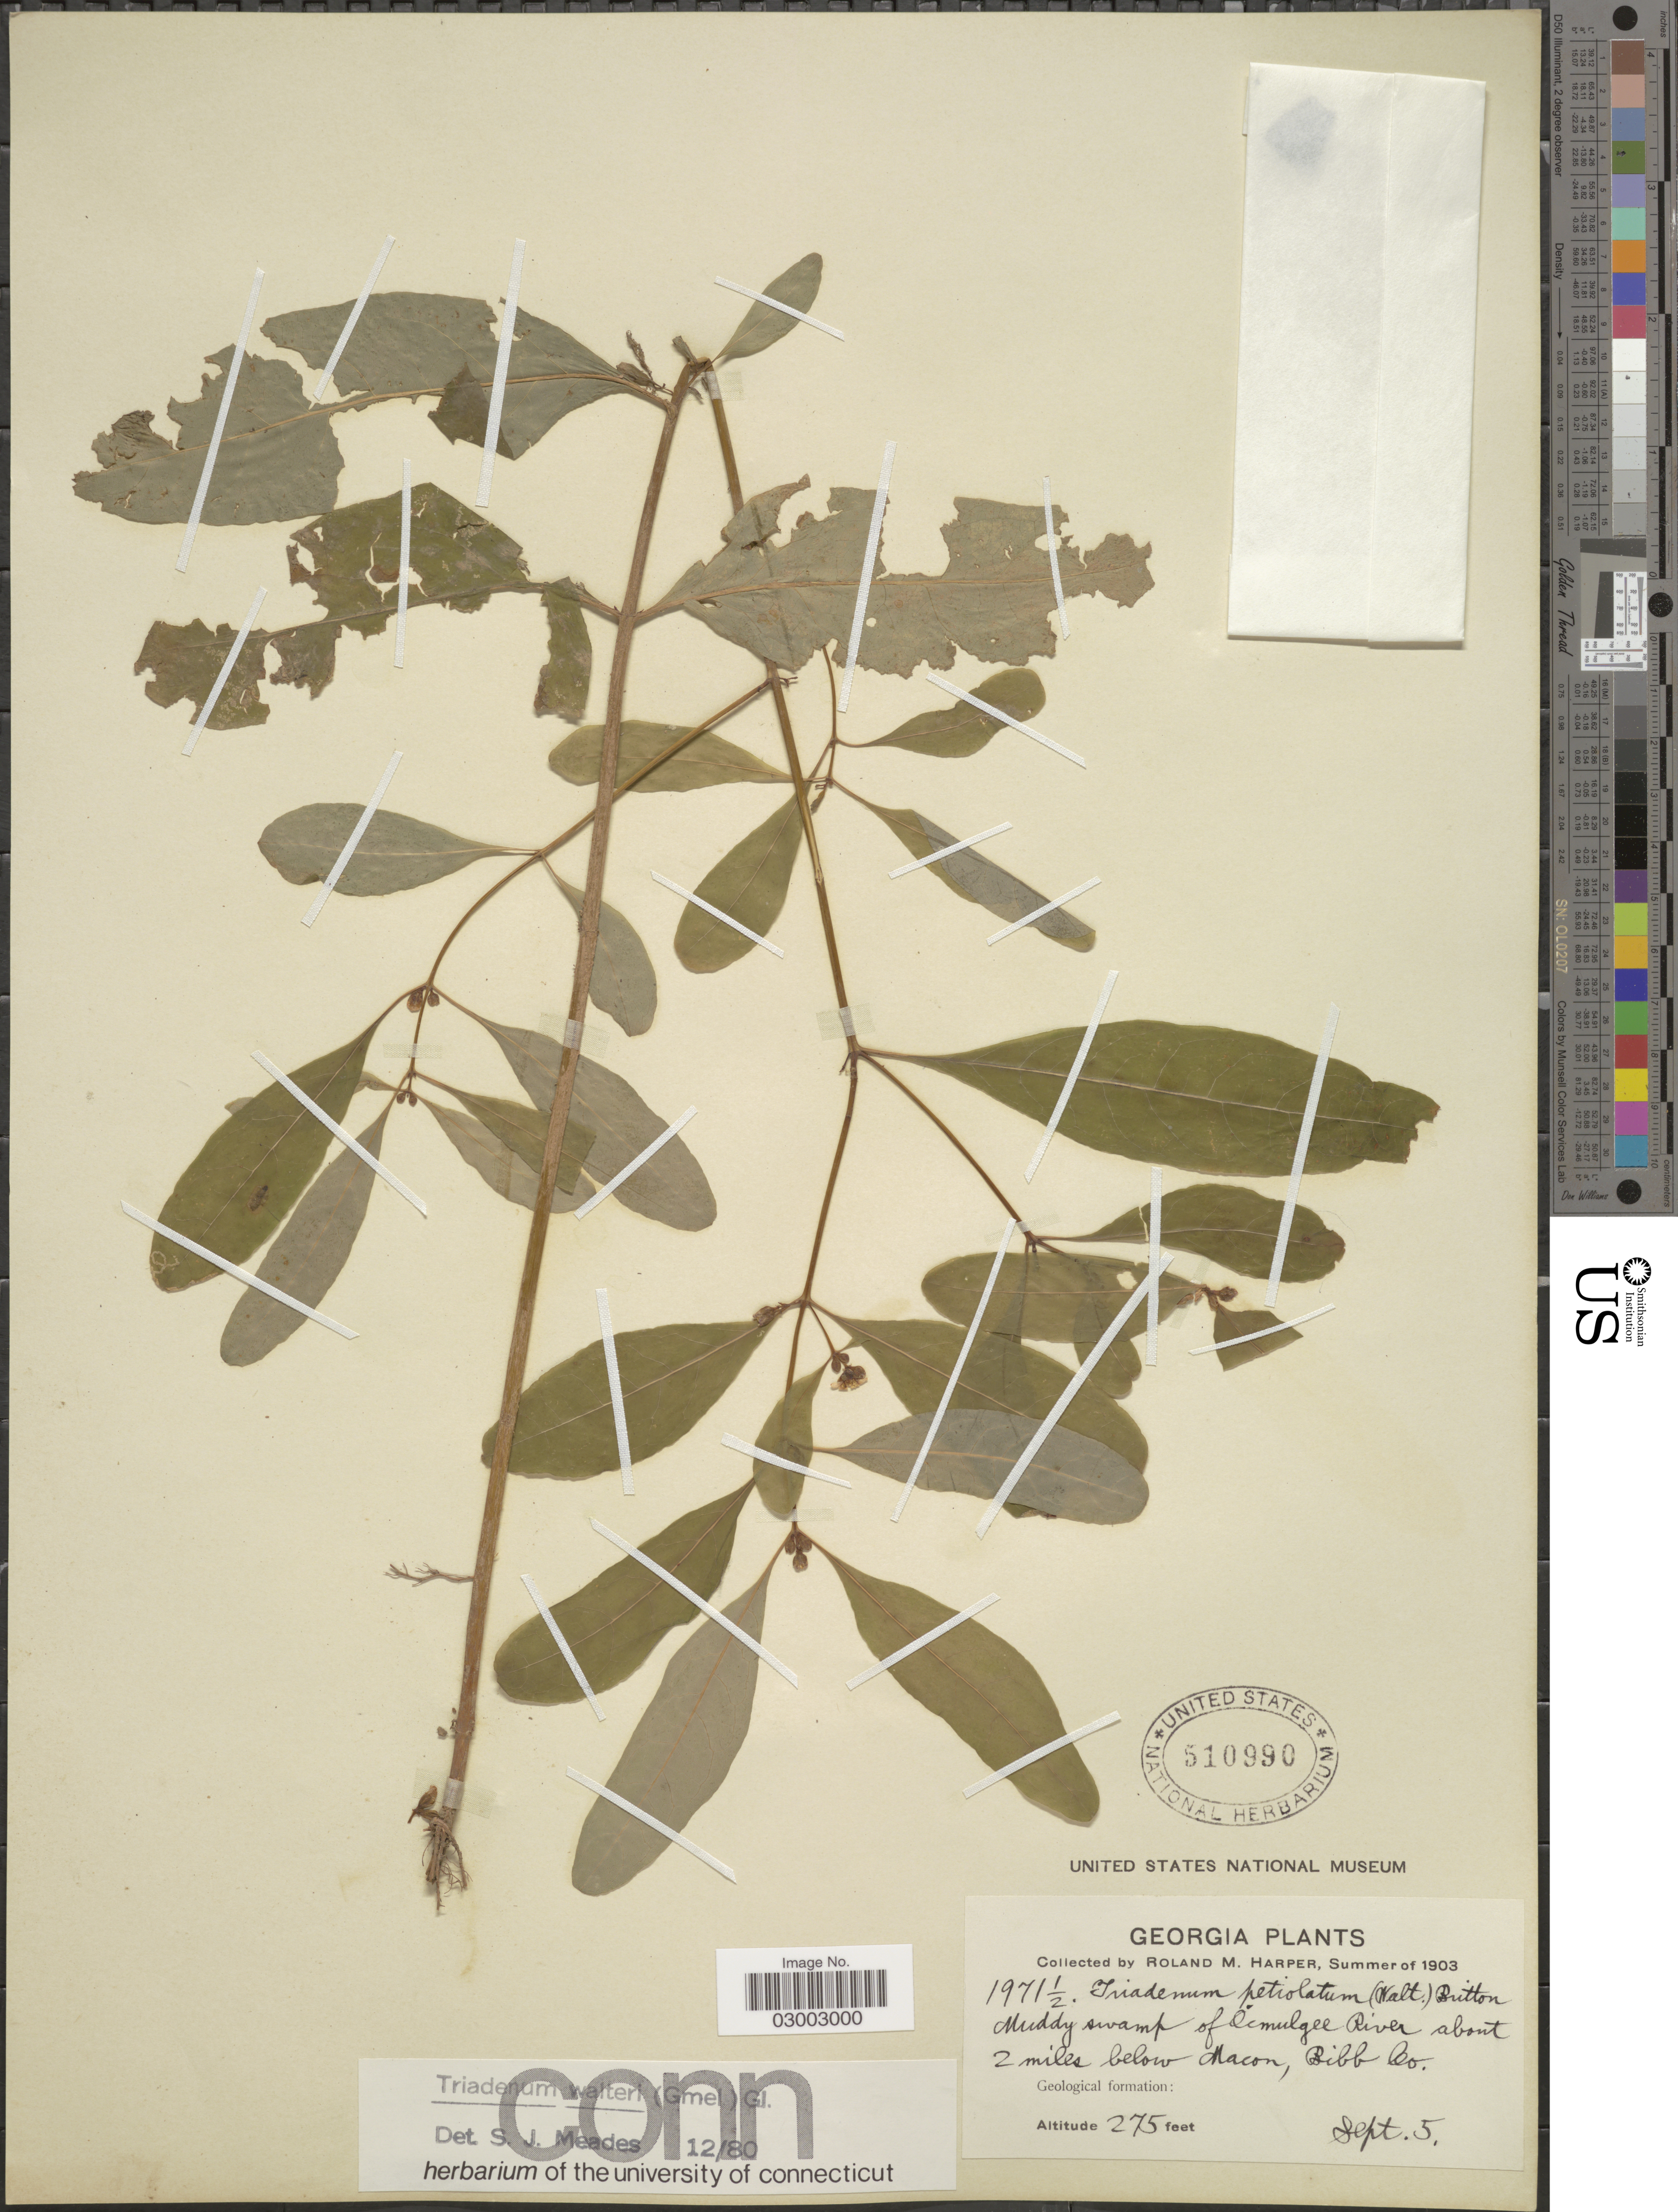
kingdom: Plantae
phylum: Tracheophyta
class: Magnoliopsida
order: Malpighiales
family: Hypericaceae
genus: Hypericum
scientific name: Hypericum walteri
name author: J.F. Gmel.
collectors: R. M. Harper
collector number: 1971½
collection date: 1903-09-05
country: United States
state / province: Georgia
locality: Muddy swamp of Ocmulgee River about 2 miles below Macon, Bibb Co.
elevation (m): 84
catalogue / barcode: US 510990